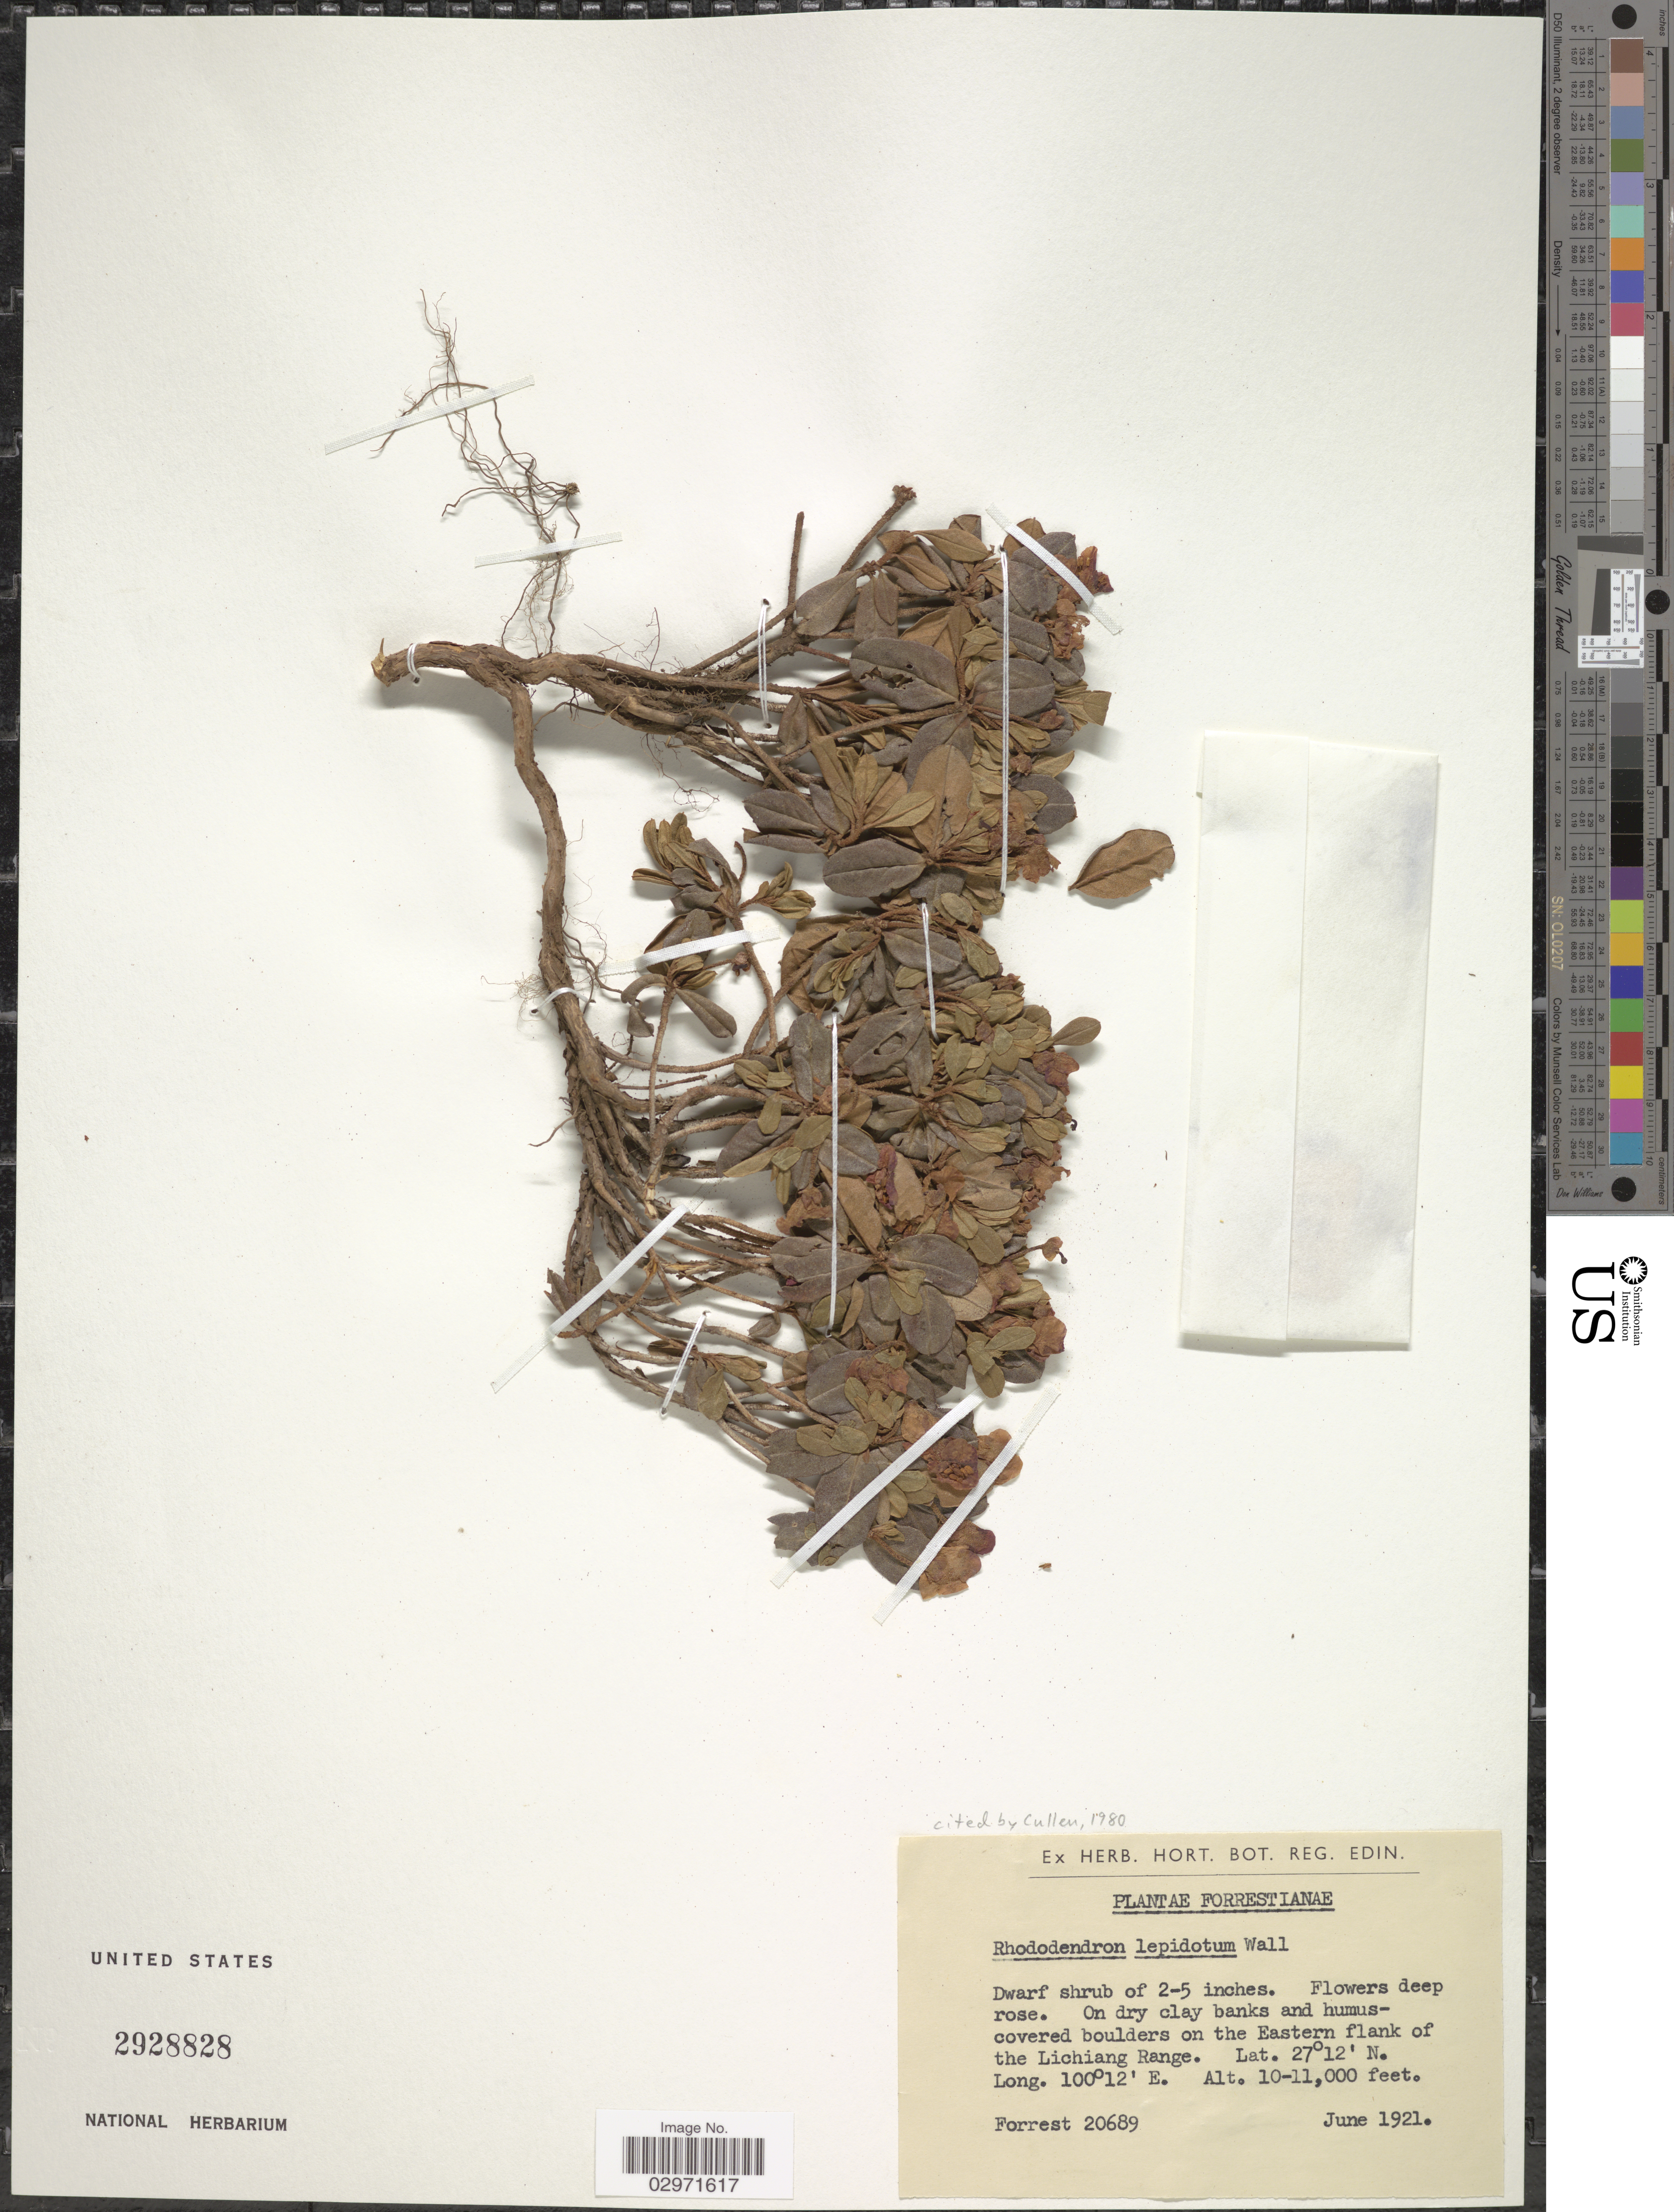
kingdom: Plantae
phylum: Tracheophyta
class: Magnoliopsida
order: Ericales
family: Ericaceae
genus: Rhododendron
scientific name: Rhododendron lepidotum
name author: Wall. ex G. Don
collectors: -. Forrest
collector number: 20689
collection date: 1921-06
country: China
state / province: Yunnan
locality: On the Eastern flank of the Lichiang Range.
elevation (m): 3048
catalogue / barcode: US 2928828